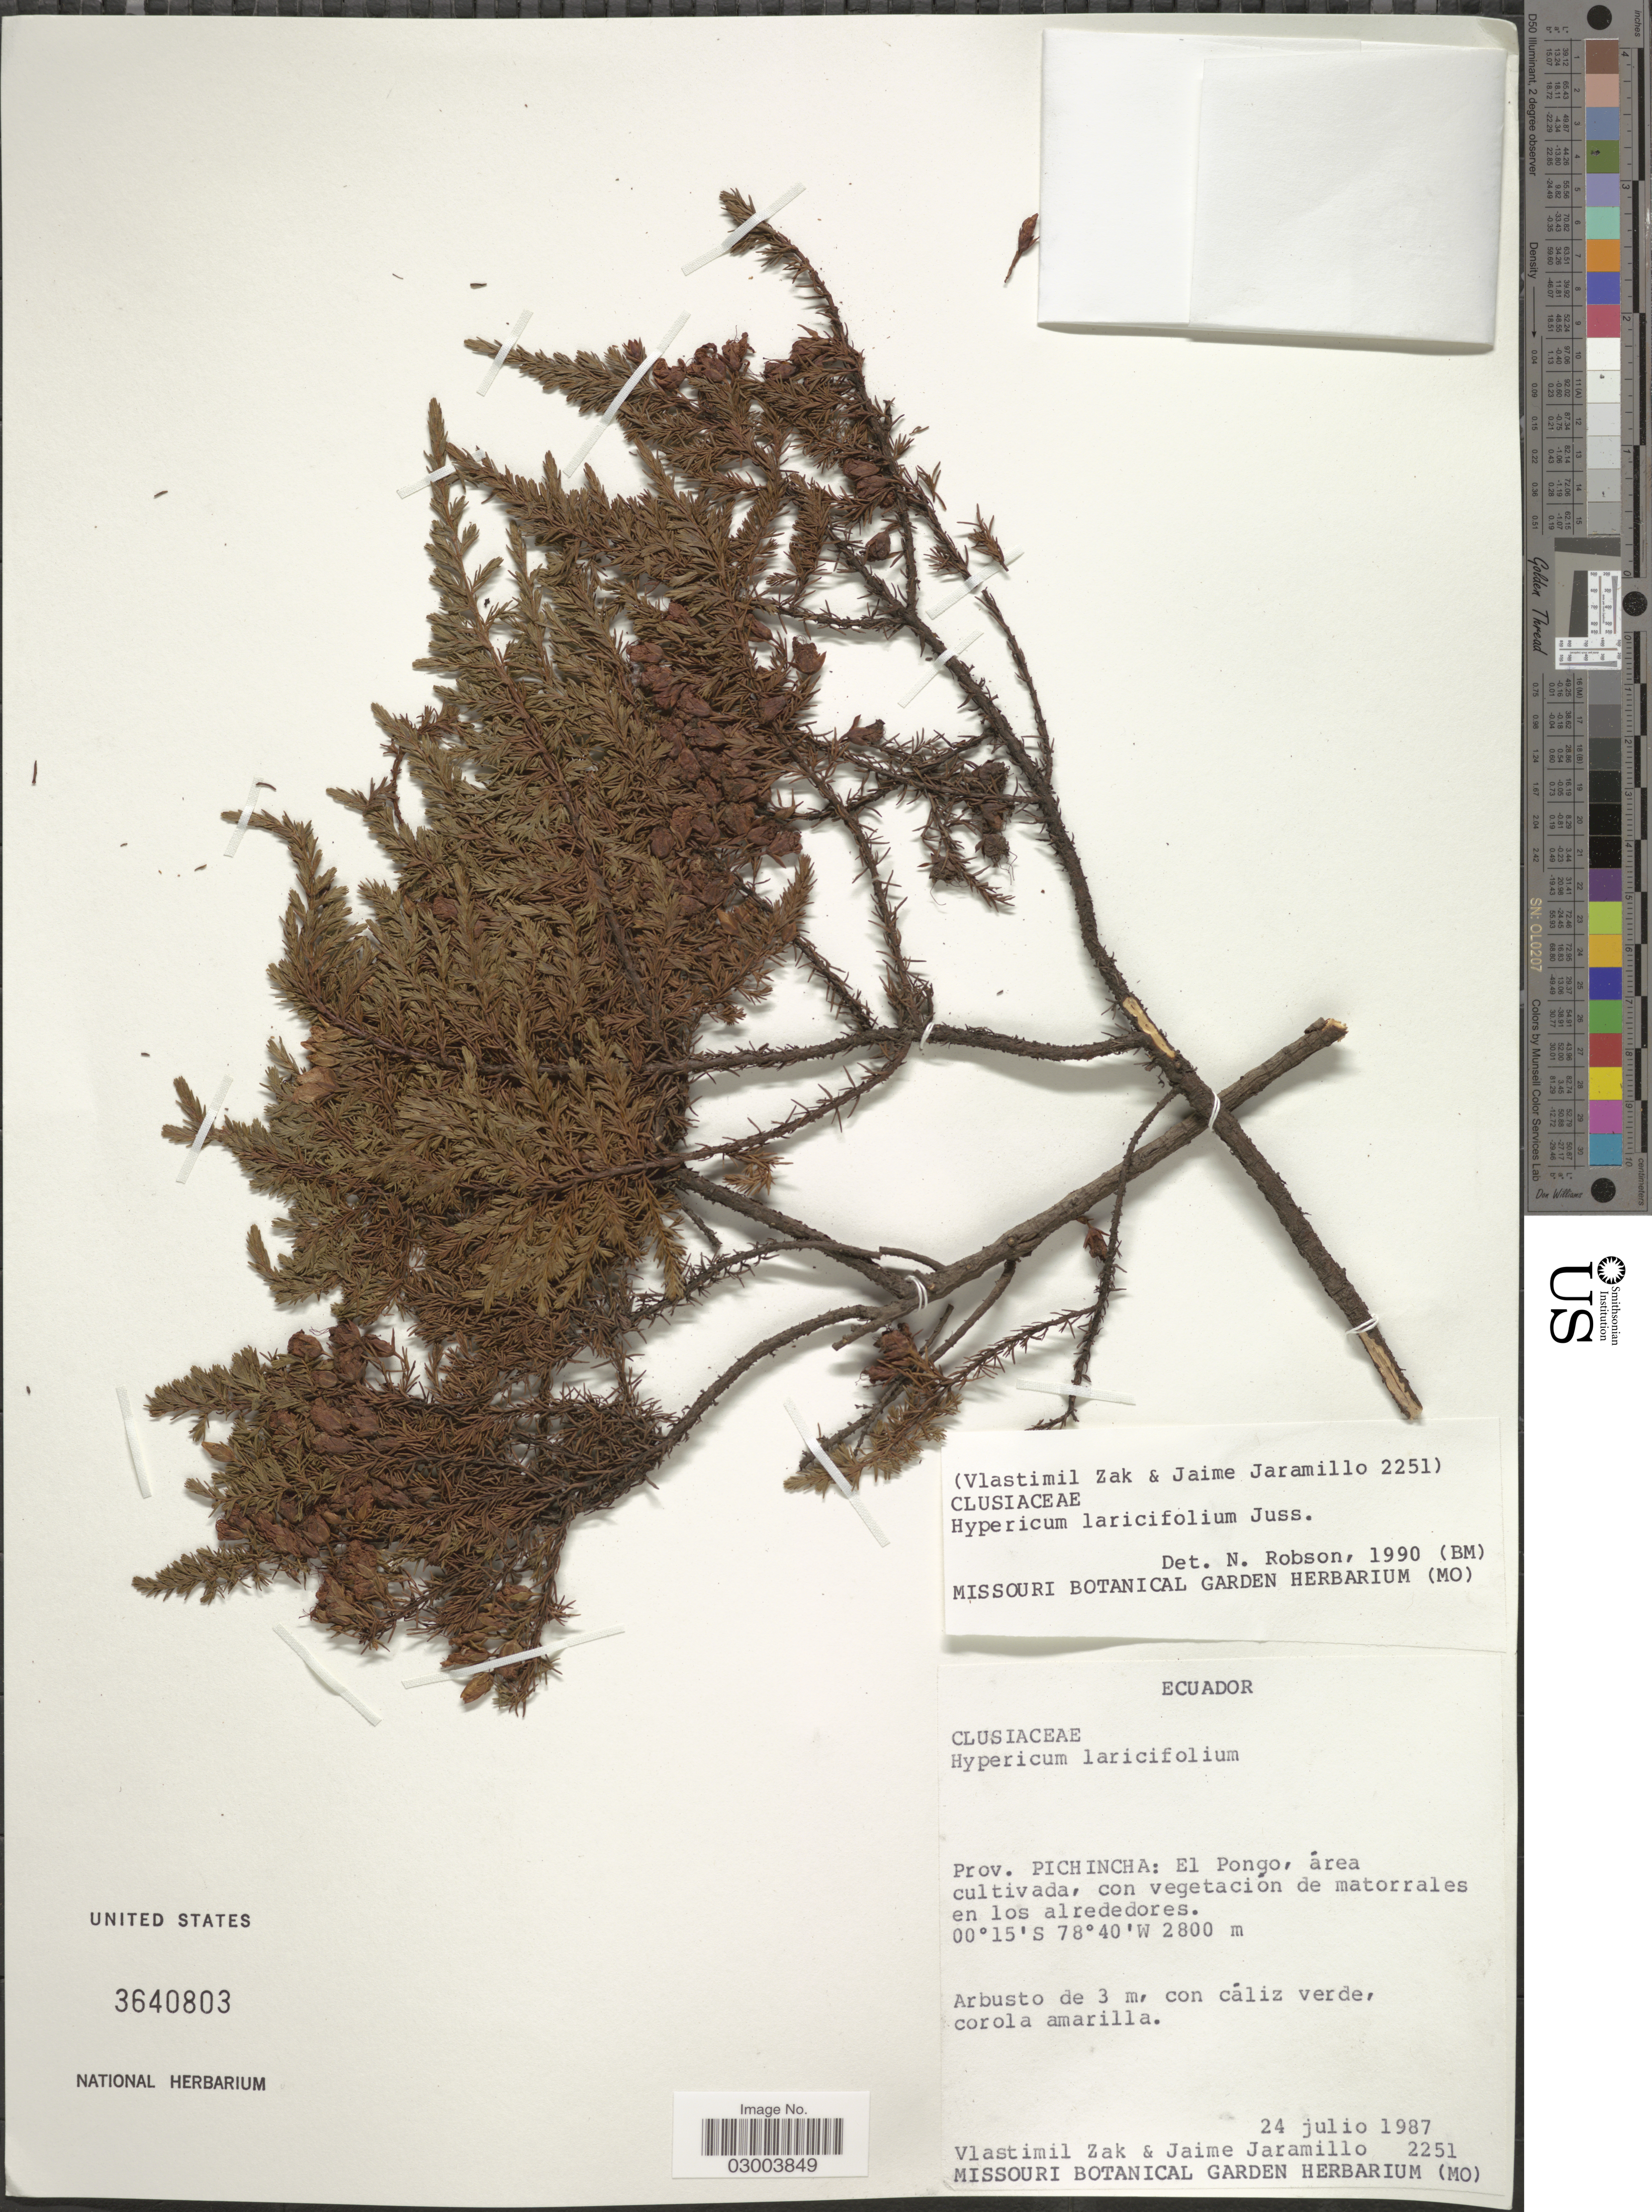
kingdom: Plantae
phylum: Tracheophyta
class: Magnoliopsida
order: Malpighiales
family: Hypericaceae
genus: Hypericum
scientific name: Hypericum laricifolium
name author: Juss.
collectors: V. Zak & J. Jaramillo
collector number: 2251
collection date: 1987-07-24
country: Ecuador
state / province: Pichincha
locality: El Pongo.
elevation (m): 2800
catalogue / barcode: US 3640803